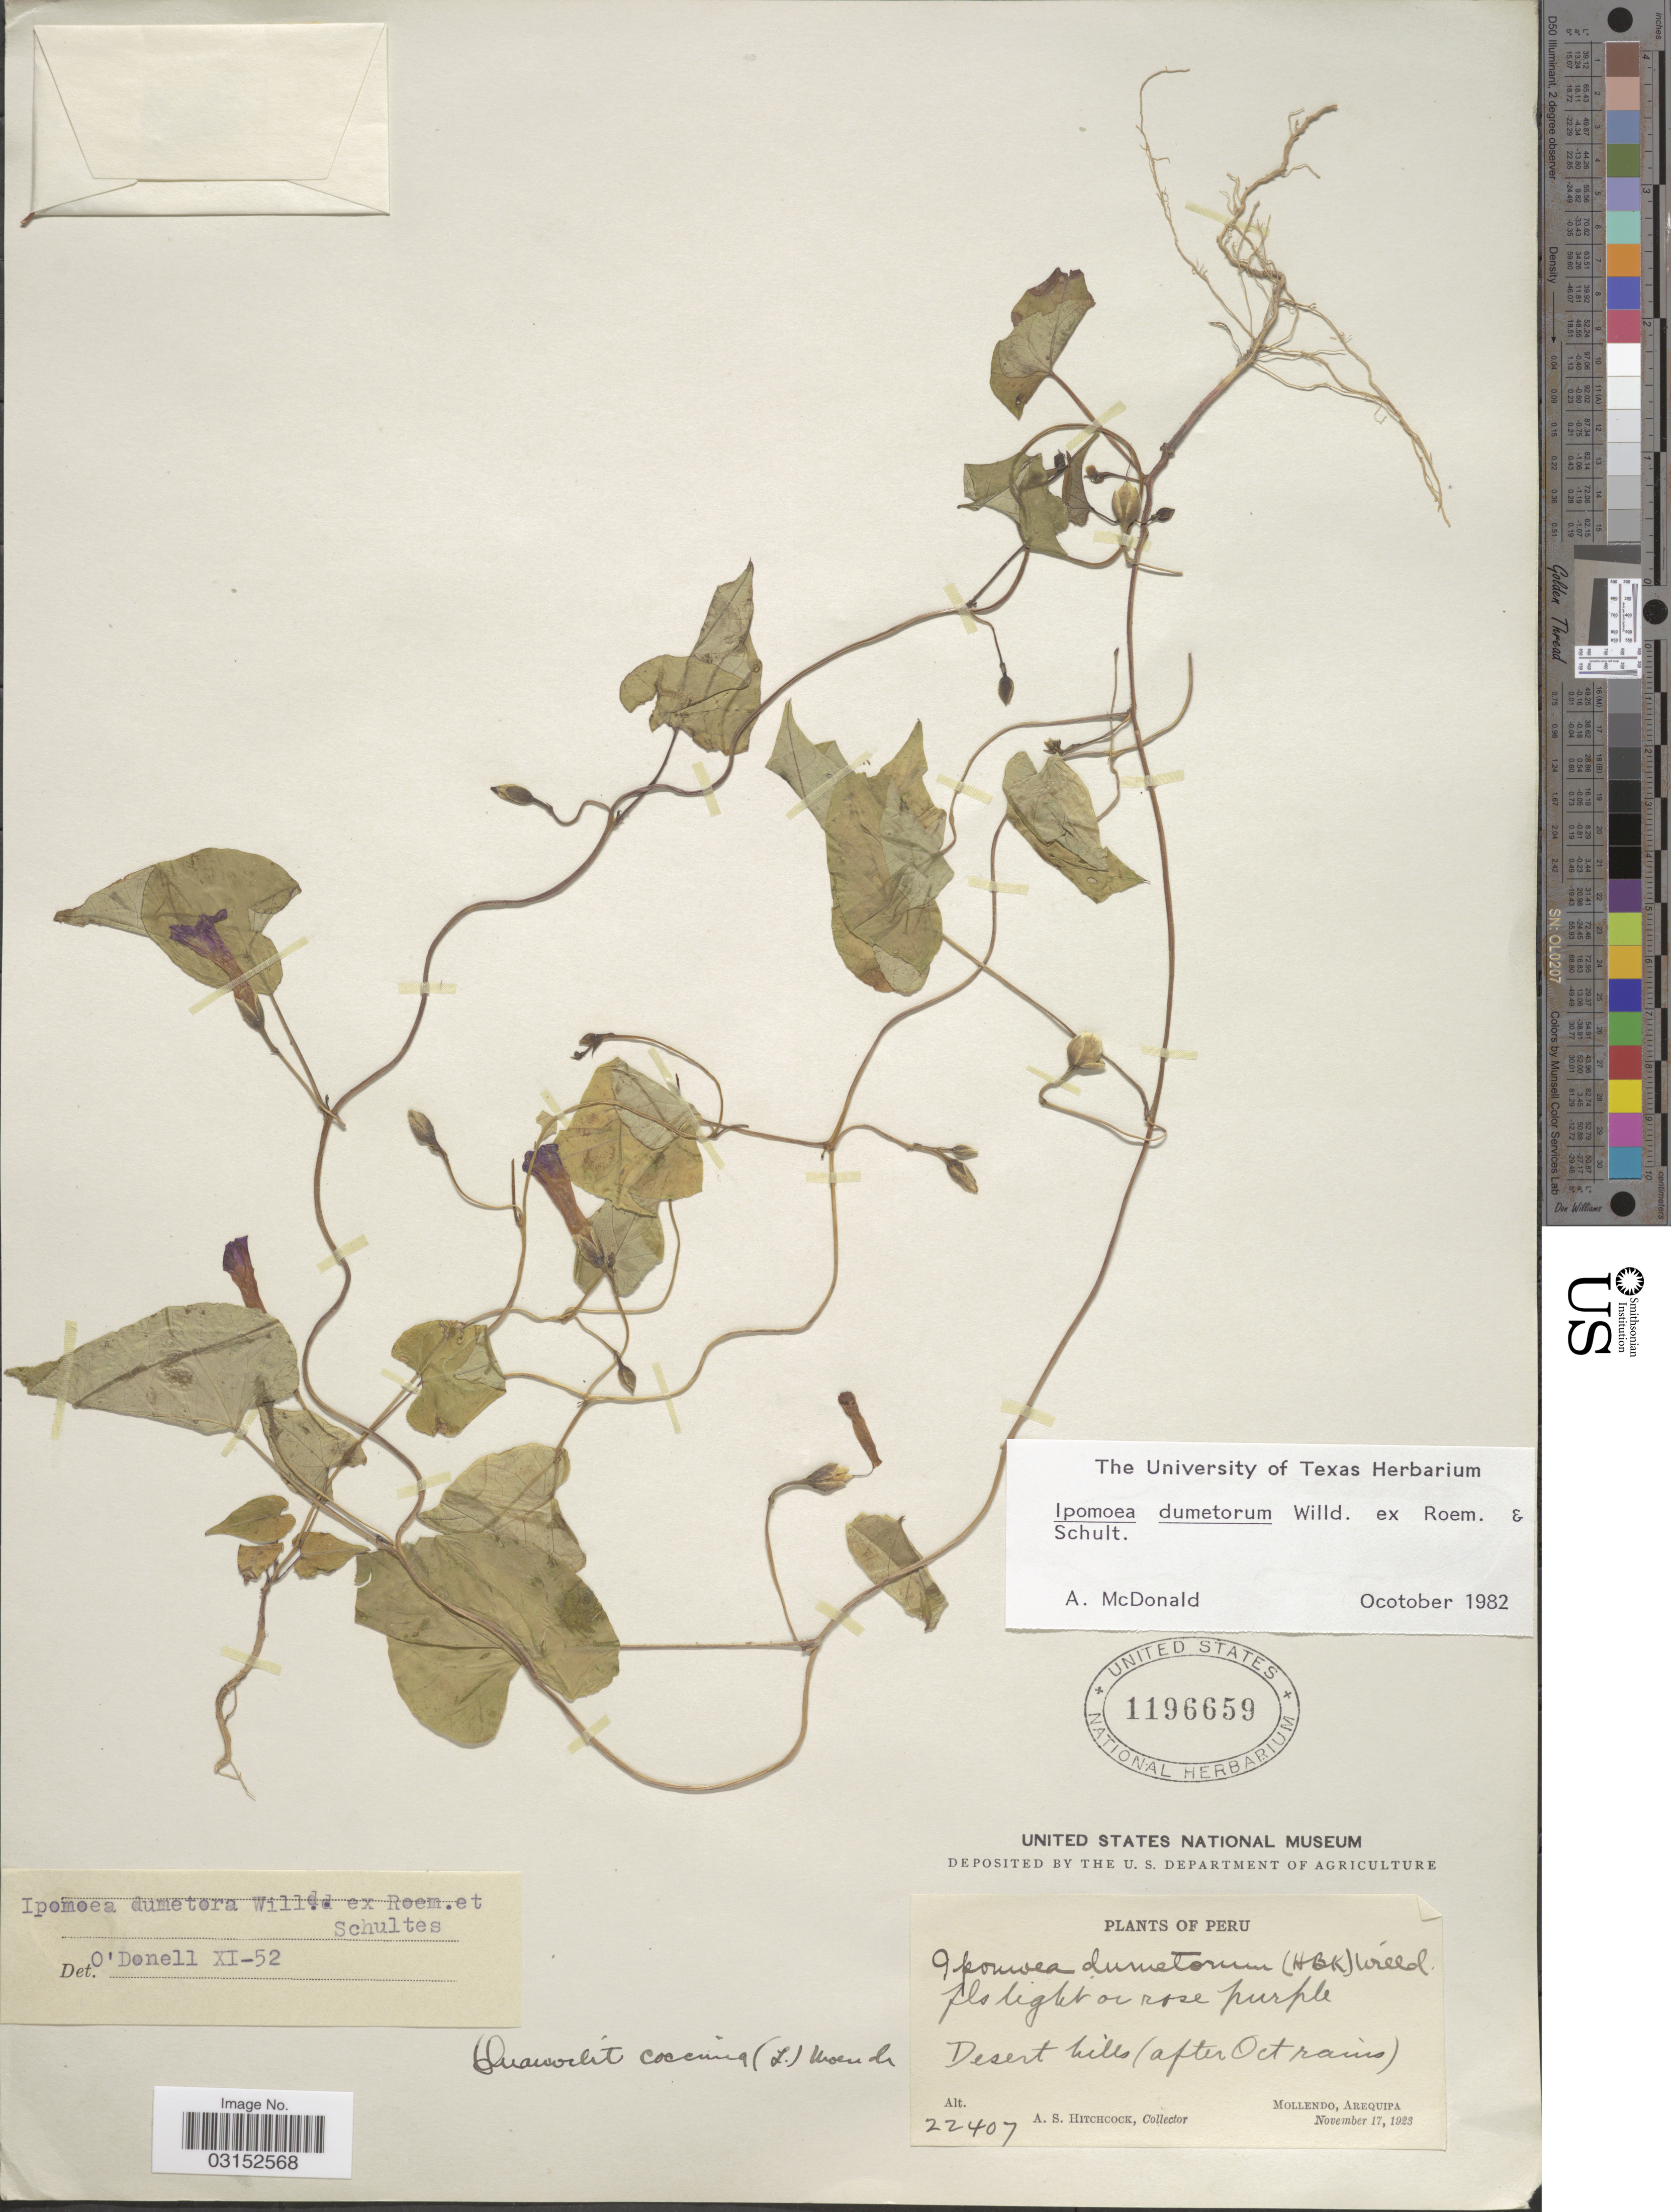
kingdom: Plantae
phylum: Tracheophyta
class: Magnoliopsida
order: Solanales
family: Convolvulaceae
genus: Ipomoea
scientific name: Ipomoea dumetorum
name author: Willd.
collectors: A. S. Hitchcock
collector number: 22407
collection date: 1923-11-17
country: Peru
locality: Desert hills (after Oct rains).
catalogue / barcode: US 1196659